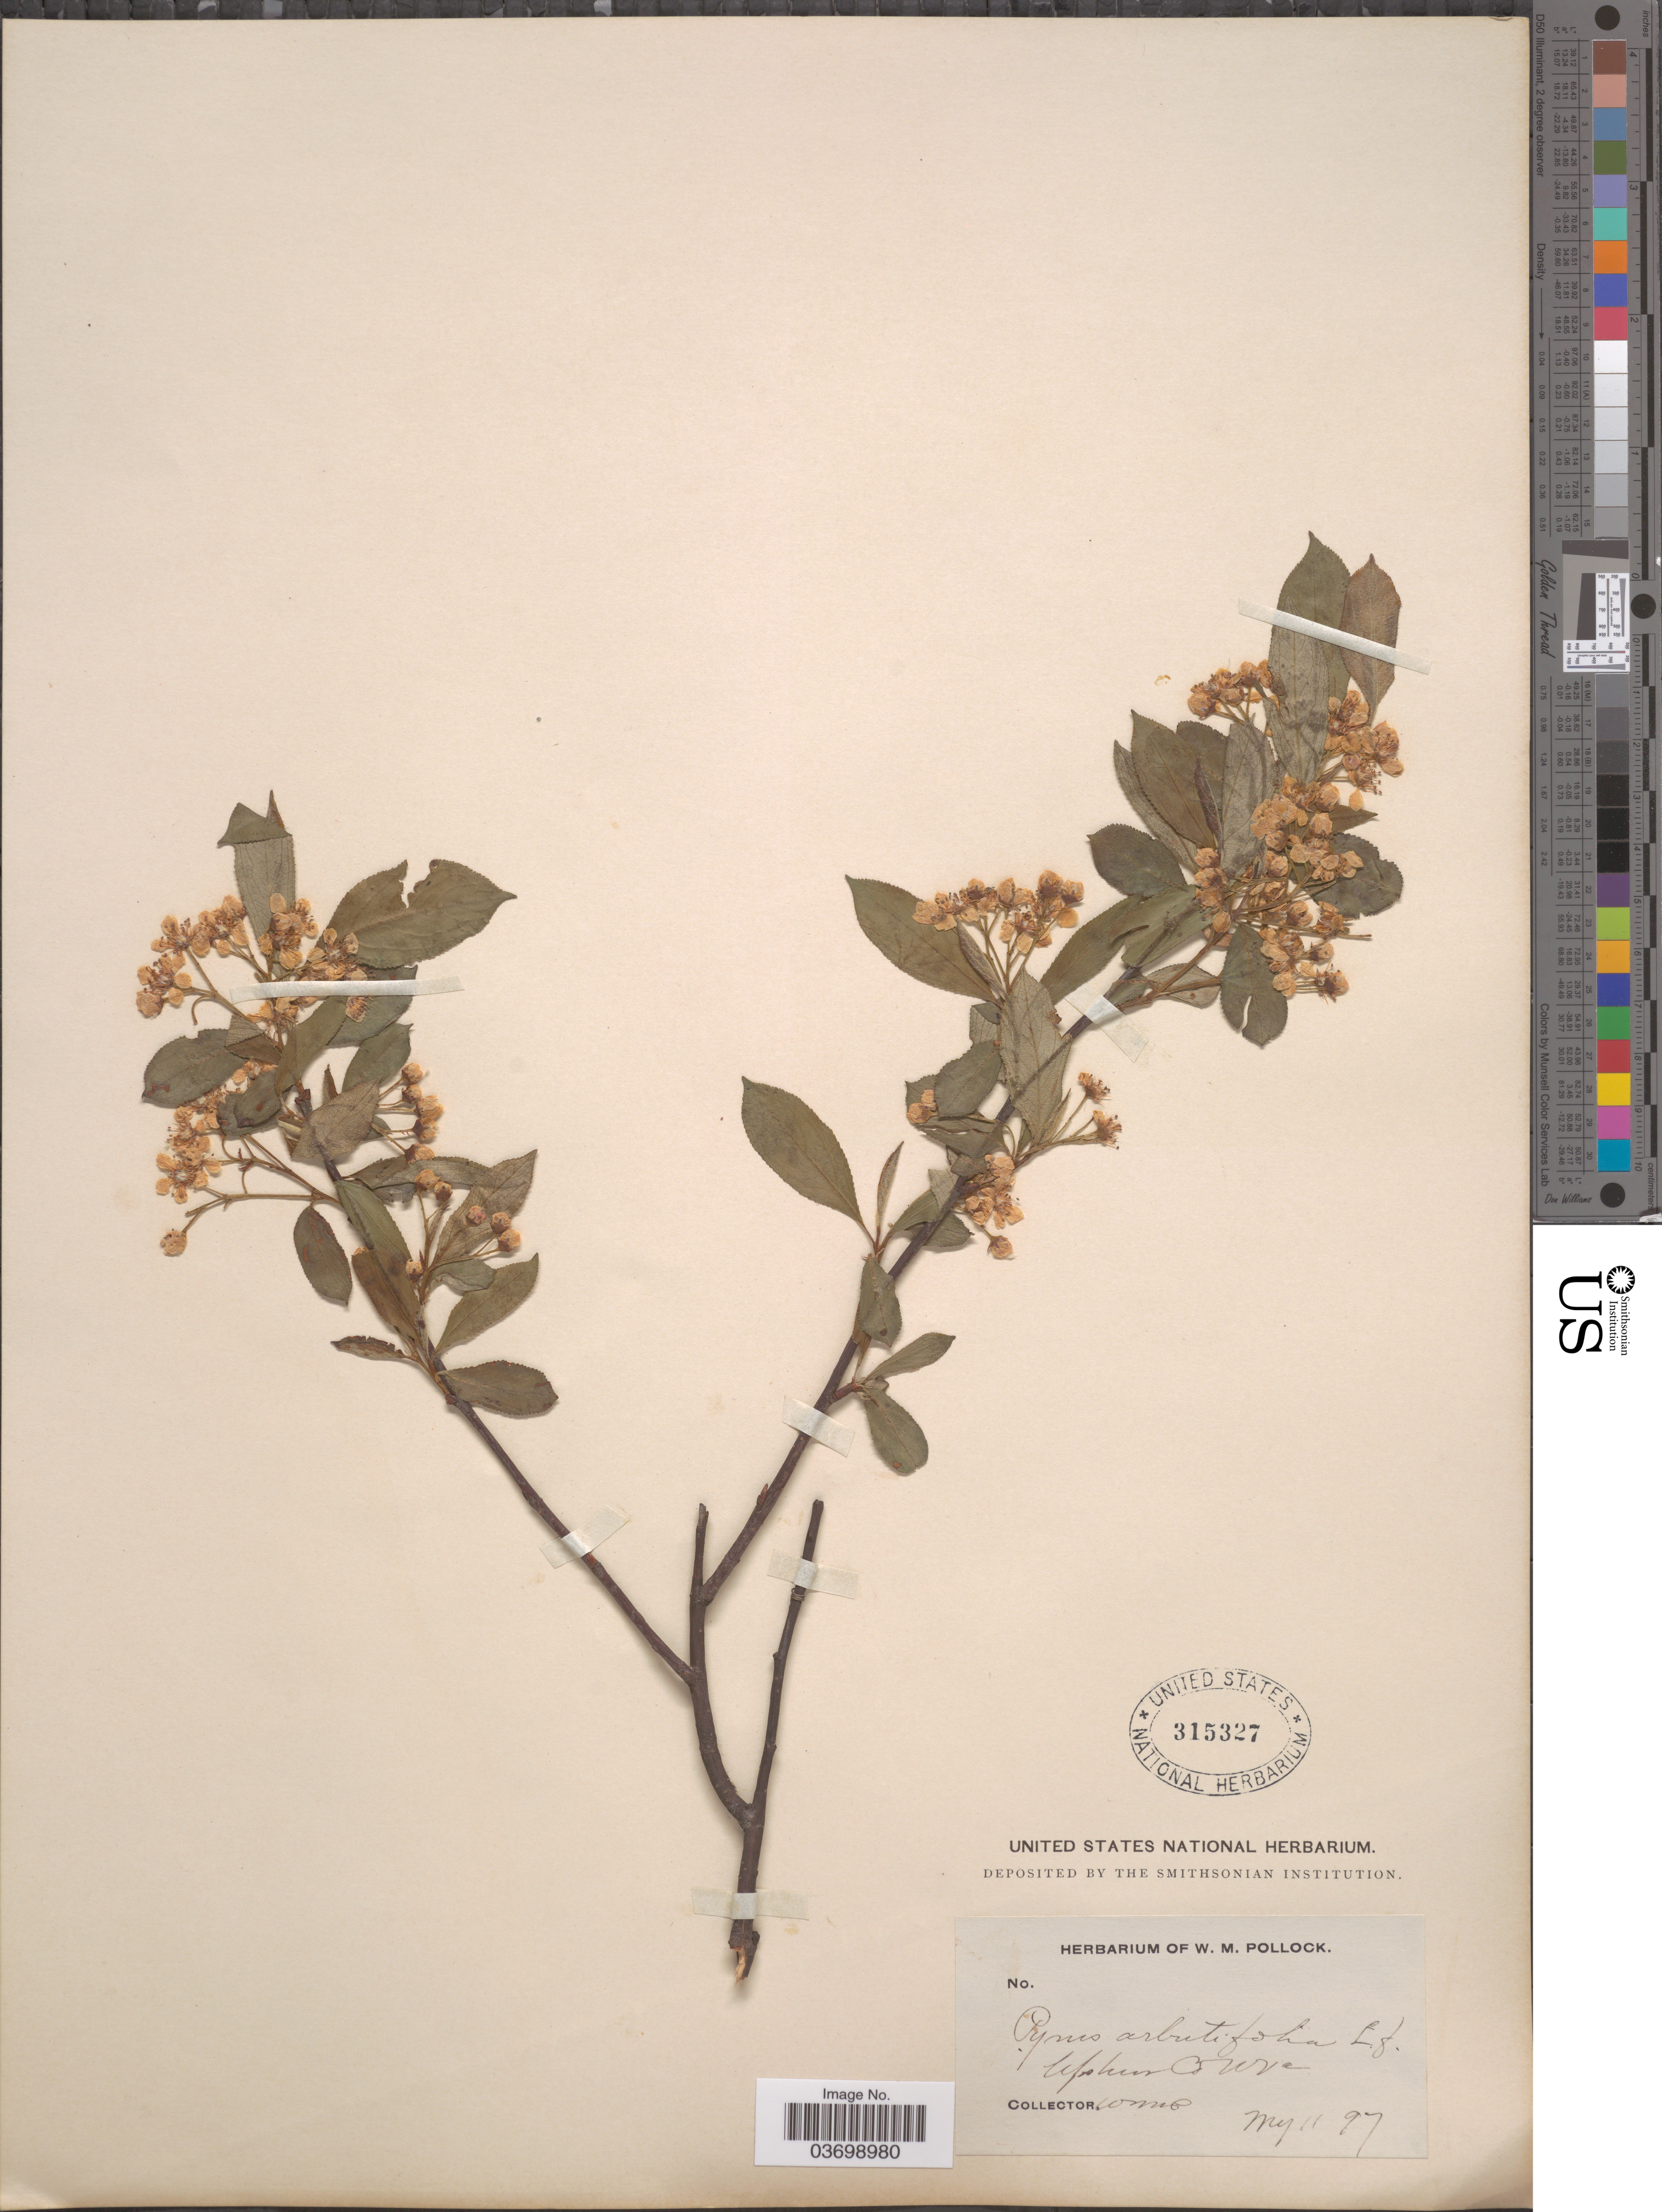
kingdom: Plantae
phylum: Tracheophyta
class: Magnoliopsida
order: Rosales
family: Rosaceae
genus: Aronia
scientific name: Aronia x prunifolia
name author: (Marshall) Rehder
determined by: Strong, M. T., (US), Smithsonian Institution - National Museum of Natural History (UNITED STATES)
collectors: W. M. Pollock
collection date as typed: Transcribed d/m/y: 11/5/97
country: United States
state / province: West Virginia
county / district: Upshur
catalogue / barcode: US 315327